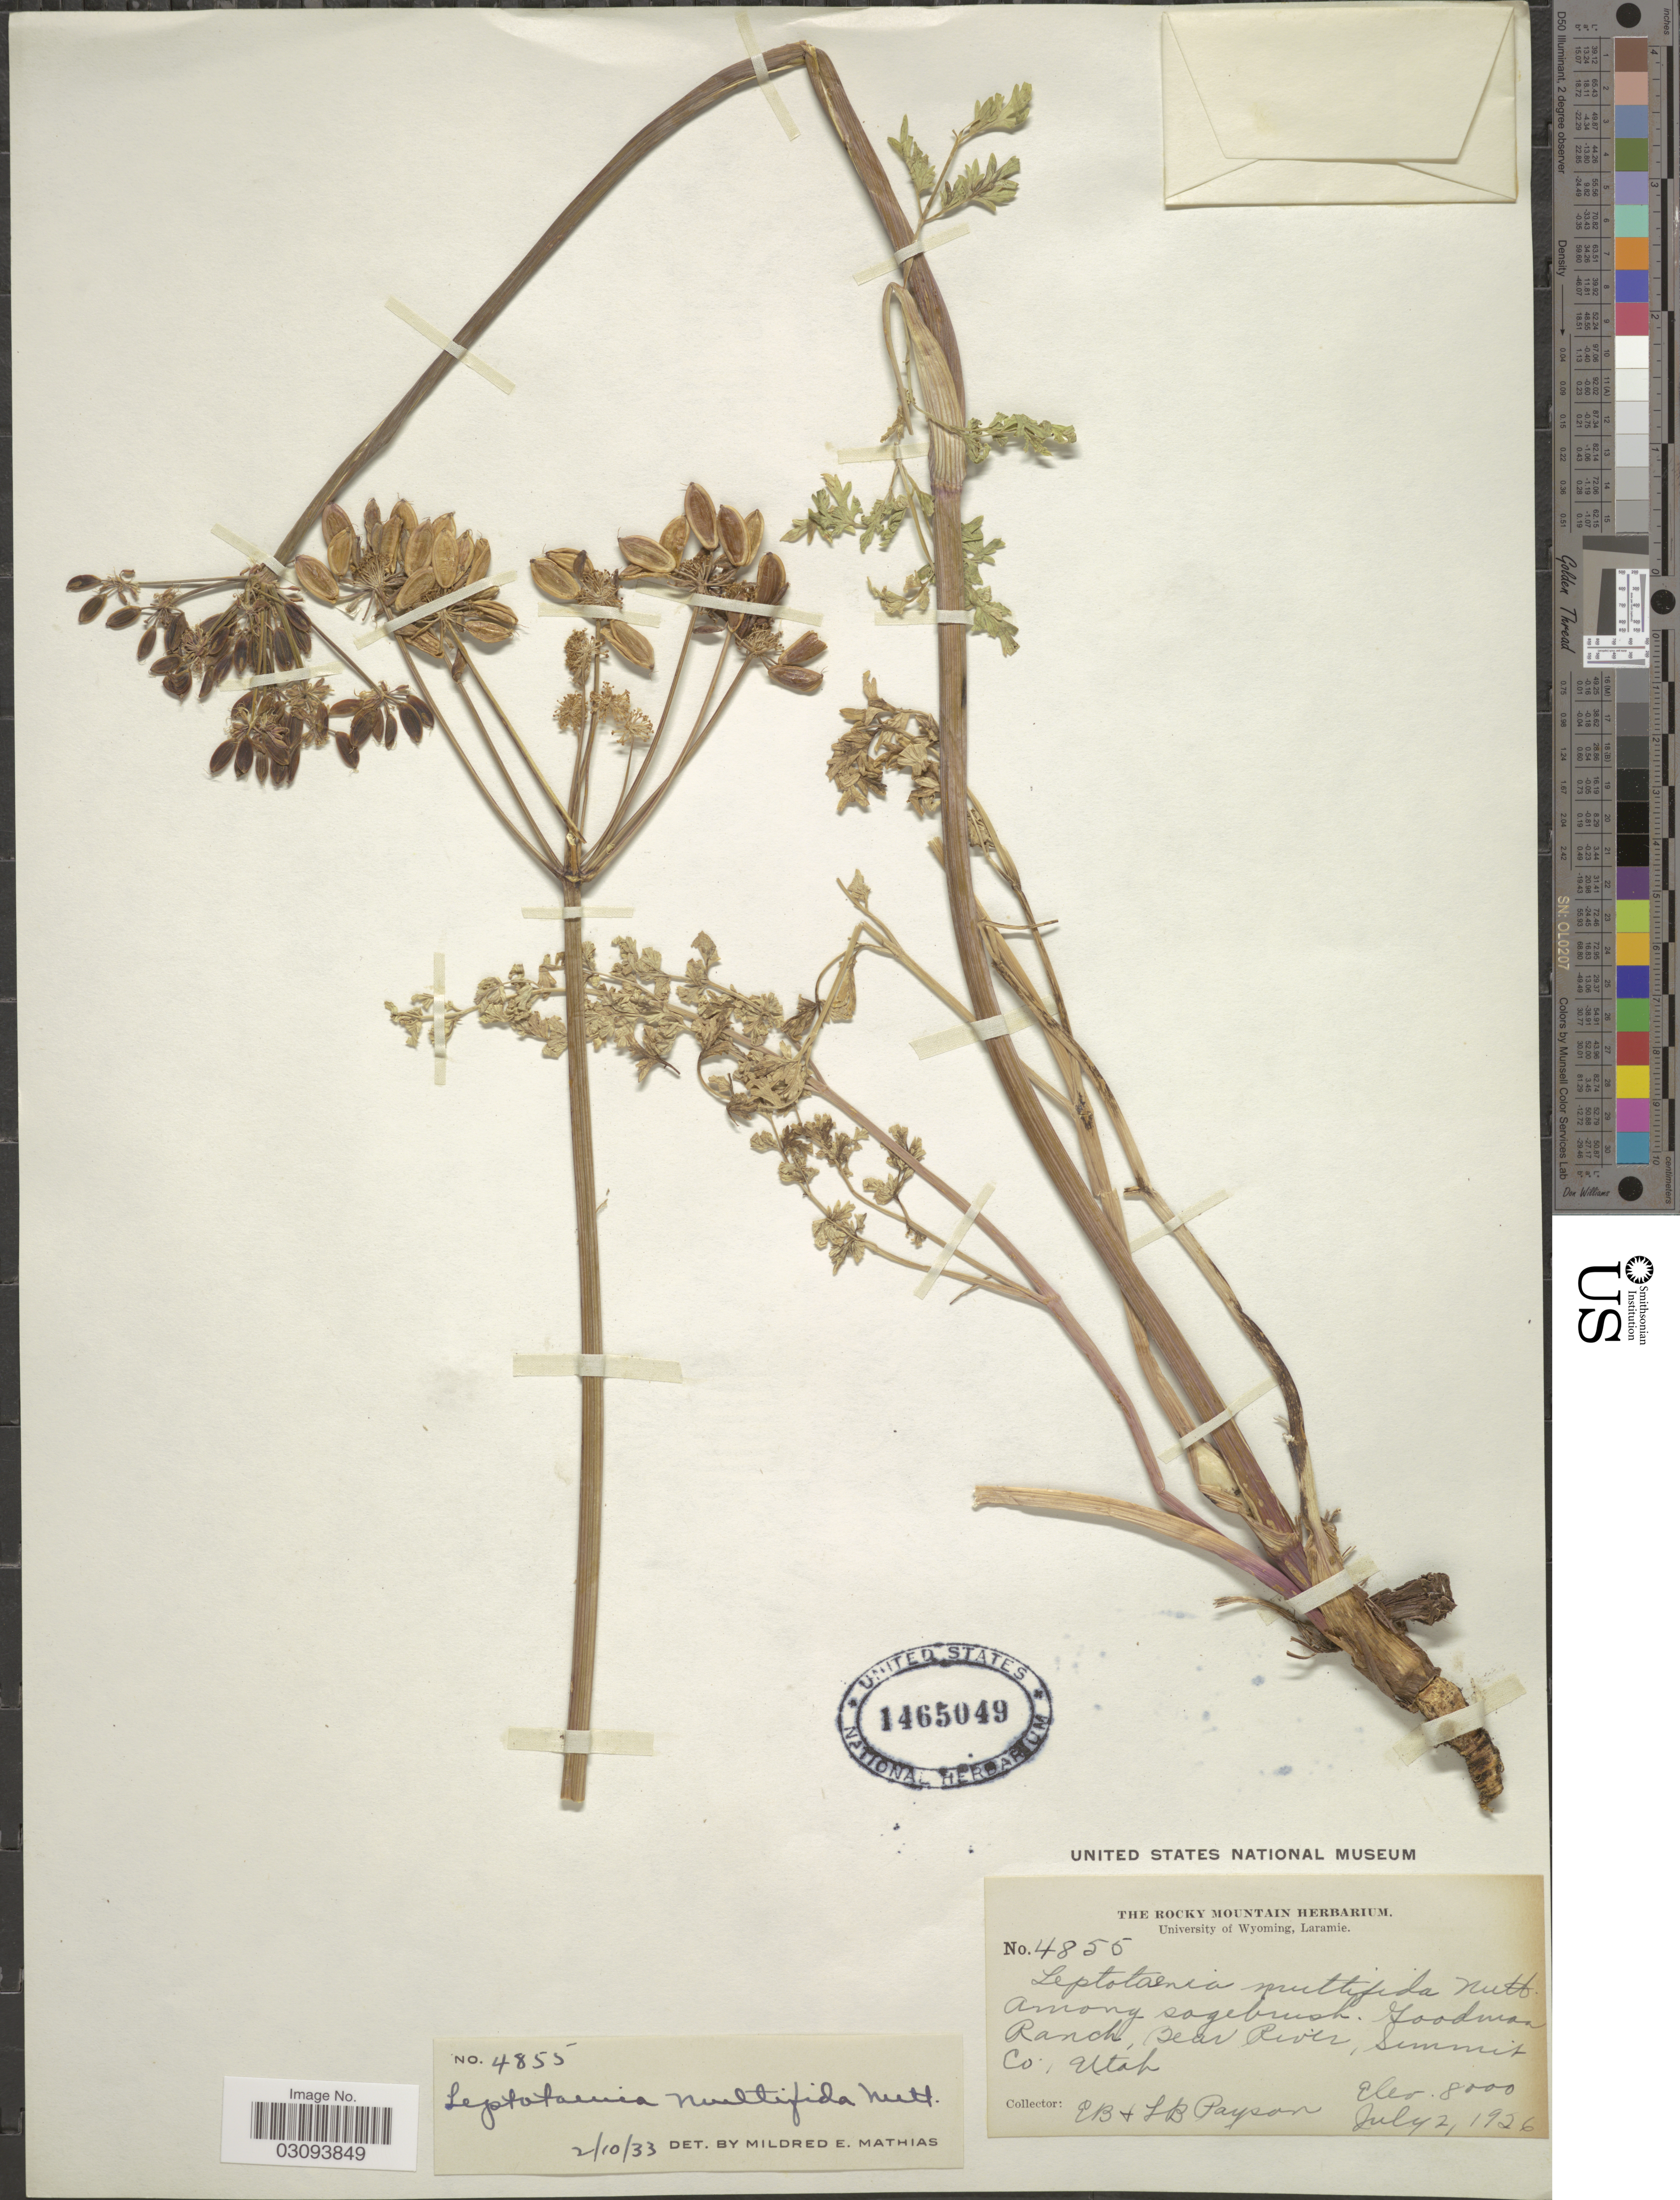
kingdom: Plantae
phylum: Tracheophyta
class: Magnoliopsida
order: Apiales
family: Apiaceae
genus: Lomatium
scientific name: Lomatium dissectum var. multifidum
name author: (Nutt.) Mathias & Constance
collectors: E. B. Payson & L. Payson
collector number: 4855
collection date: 1926-07-02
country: United States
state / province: Utah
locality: Goodman Ranch, Bear River, Summit Co.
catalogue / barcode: US 1465049